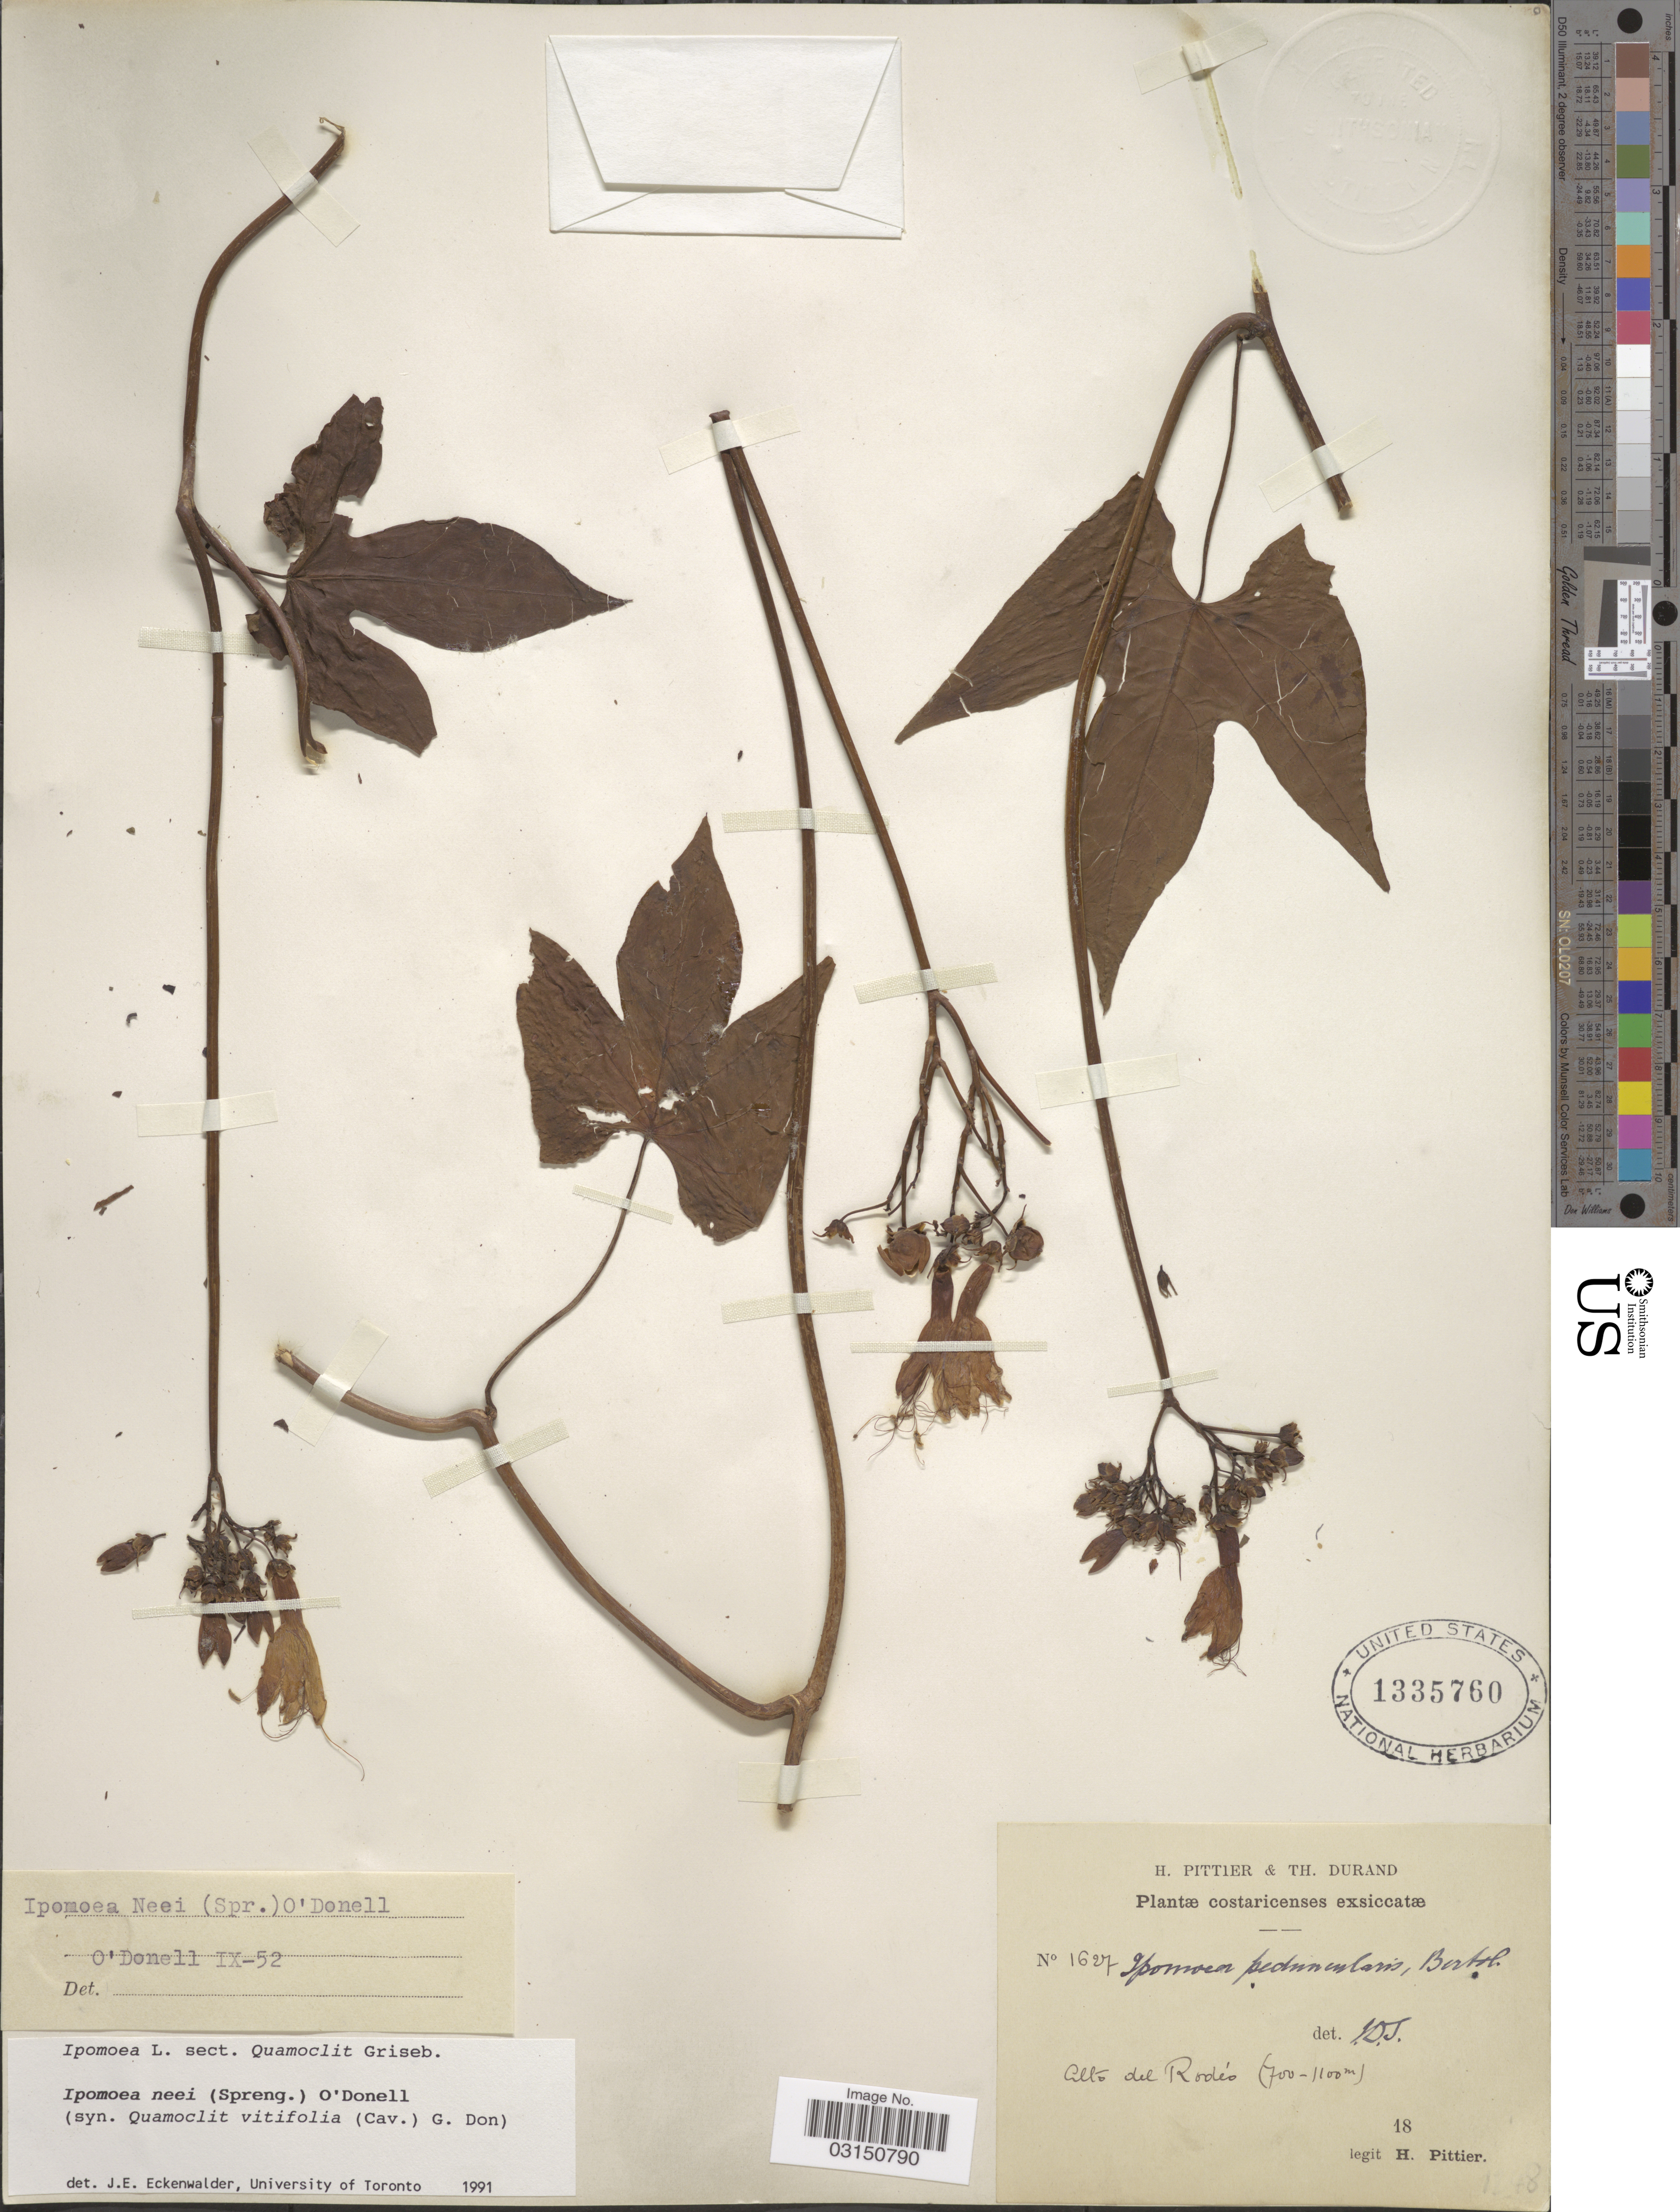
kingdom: Plantae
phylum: Tracheophyta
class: Magnoliopsida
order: Solanales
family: Convolvulaceae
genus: Ipomoea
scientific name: Ipomoea neei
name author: (Spreng.) O'Donell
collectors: H. F. Pittier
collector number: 1627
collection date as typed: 18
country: Costa Rica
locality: Alto del Rodéo.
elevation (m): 700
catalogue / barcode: US 1335760